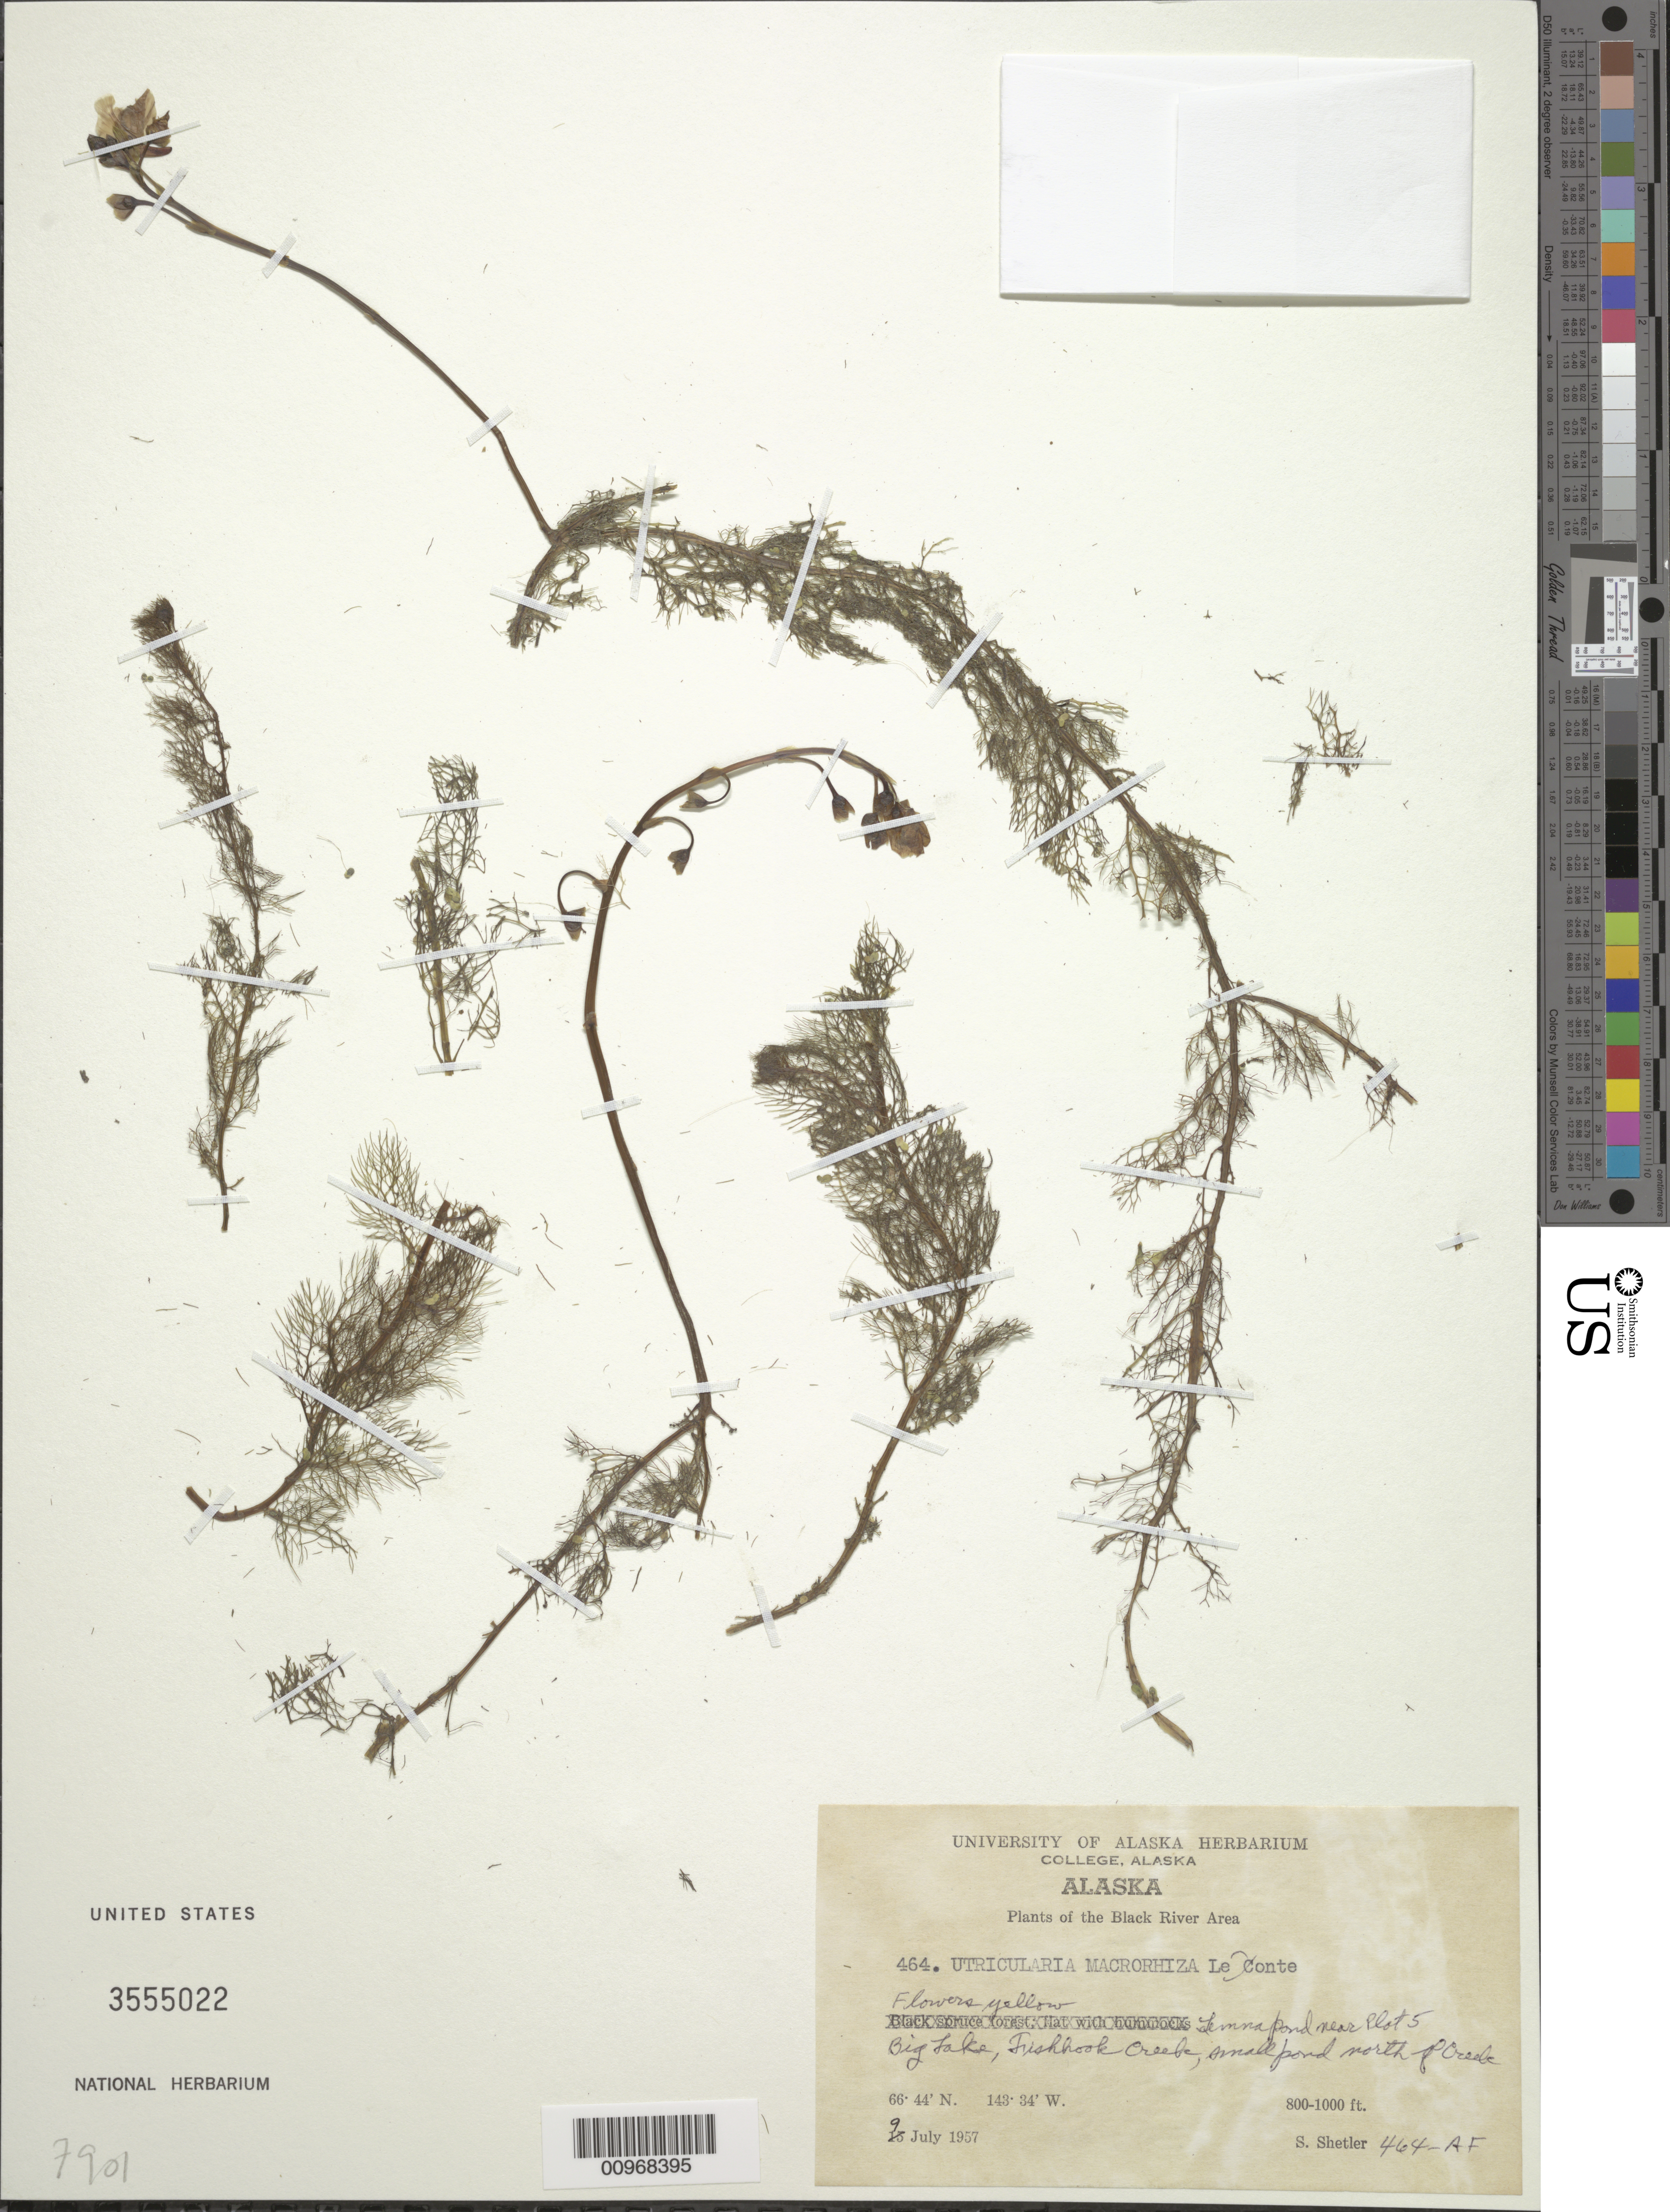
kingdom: Plantae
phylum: Tracheophyta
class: Magnoliopsida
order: Lamiales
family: Lentibulariaceae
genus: Utricularia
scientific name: Utricularia macrorhiza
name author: Leconte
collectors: S. Shetler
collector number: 464-AF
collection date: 1957-07-09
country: United States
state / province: Alaska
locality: Black River Area. Semna Pond near Plot 5. Big Lake, Fishhook Creek, small pond north of Creek.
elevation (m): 244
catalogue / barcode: US 3555022